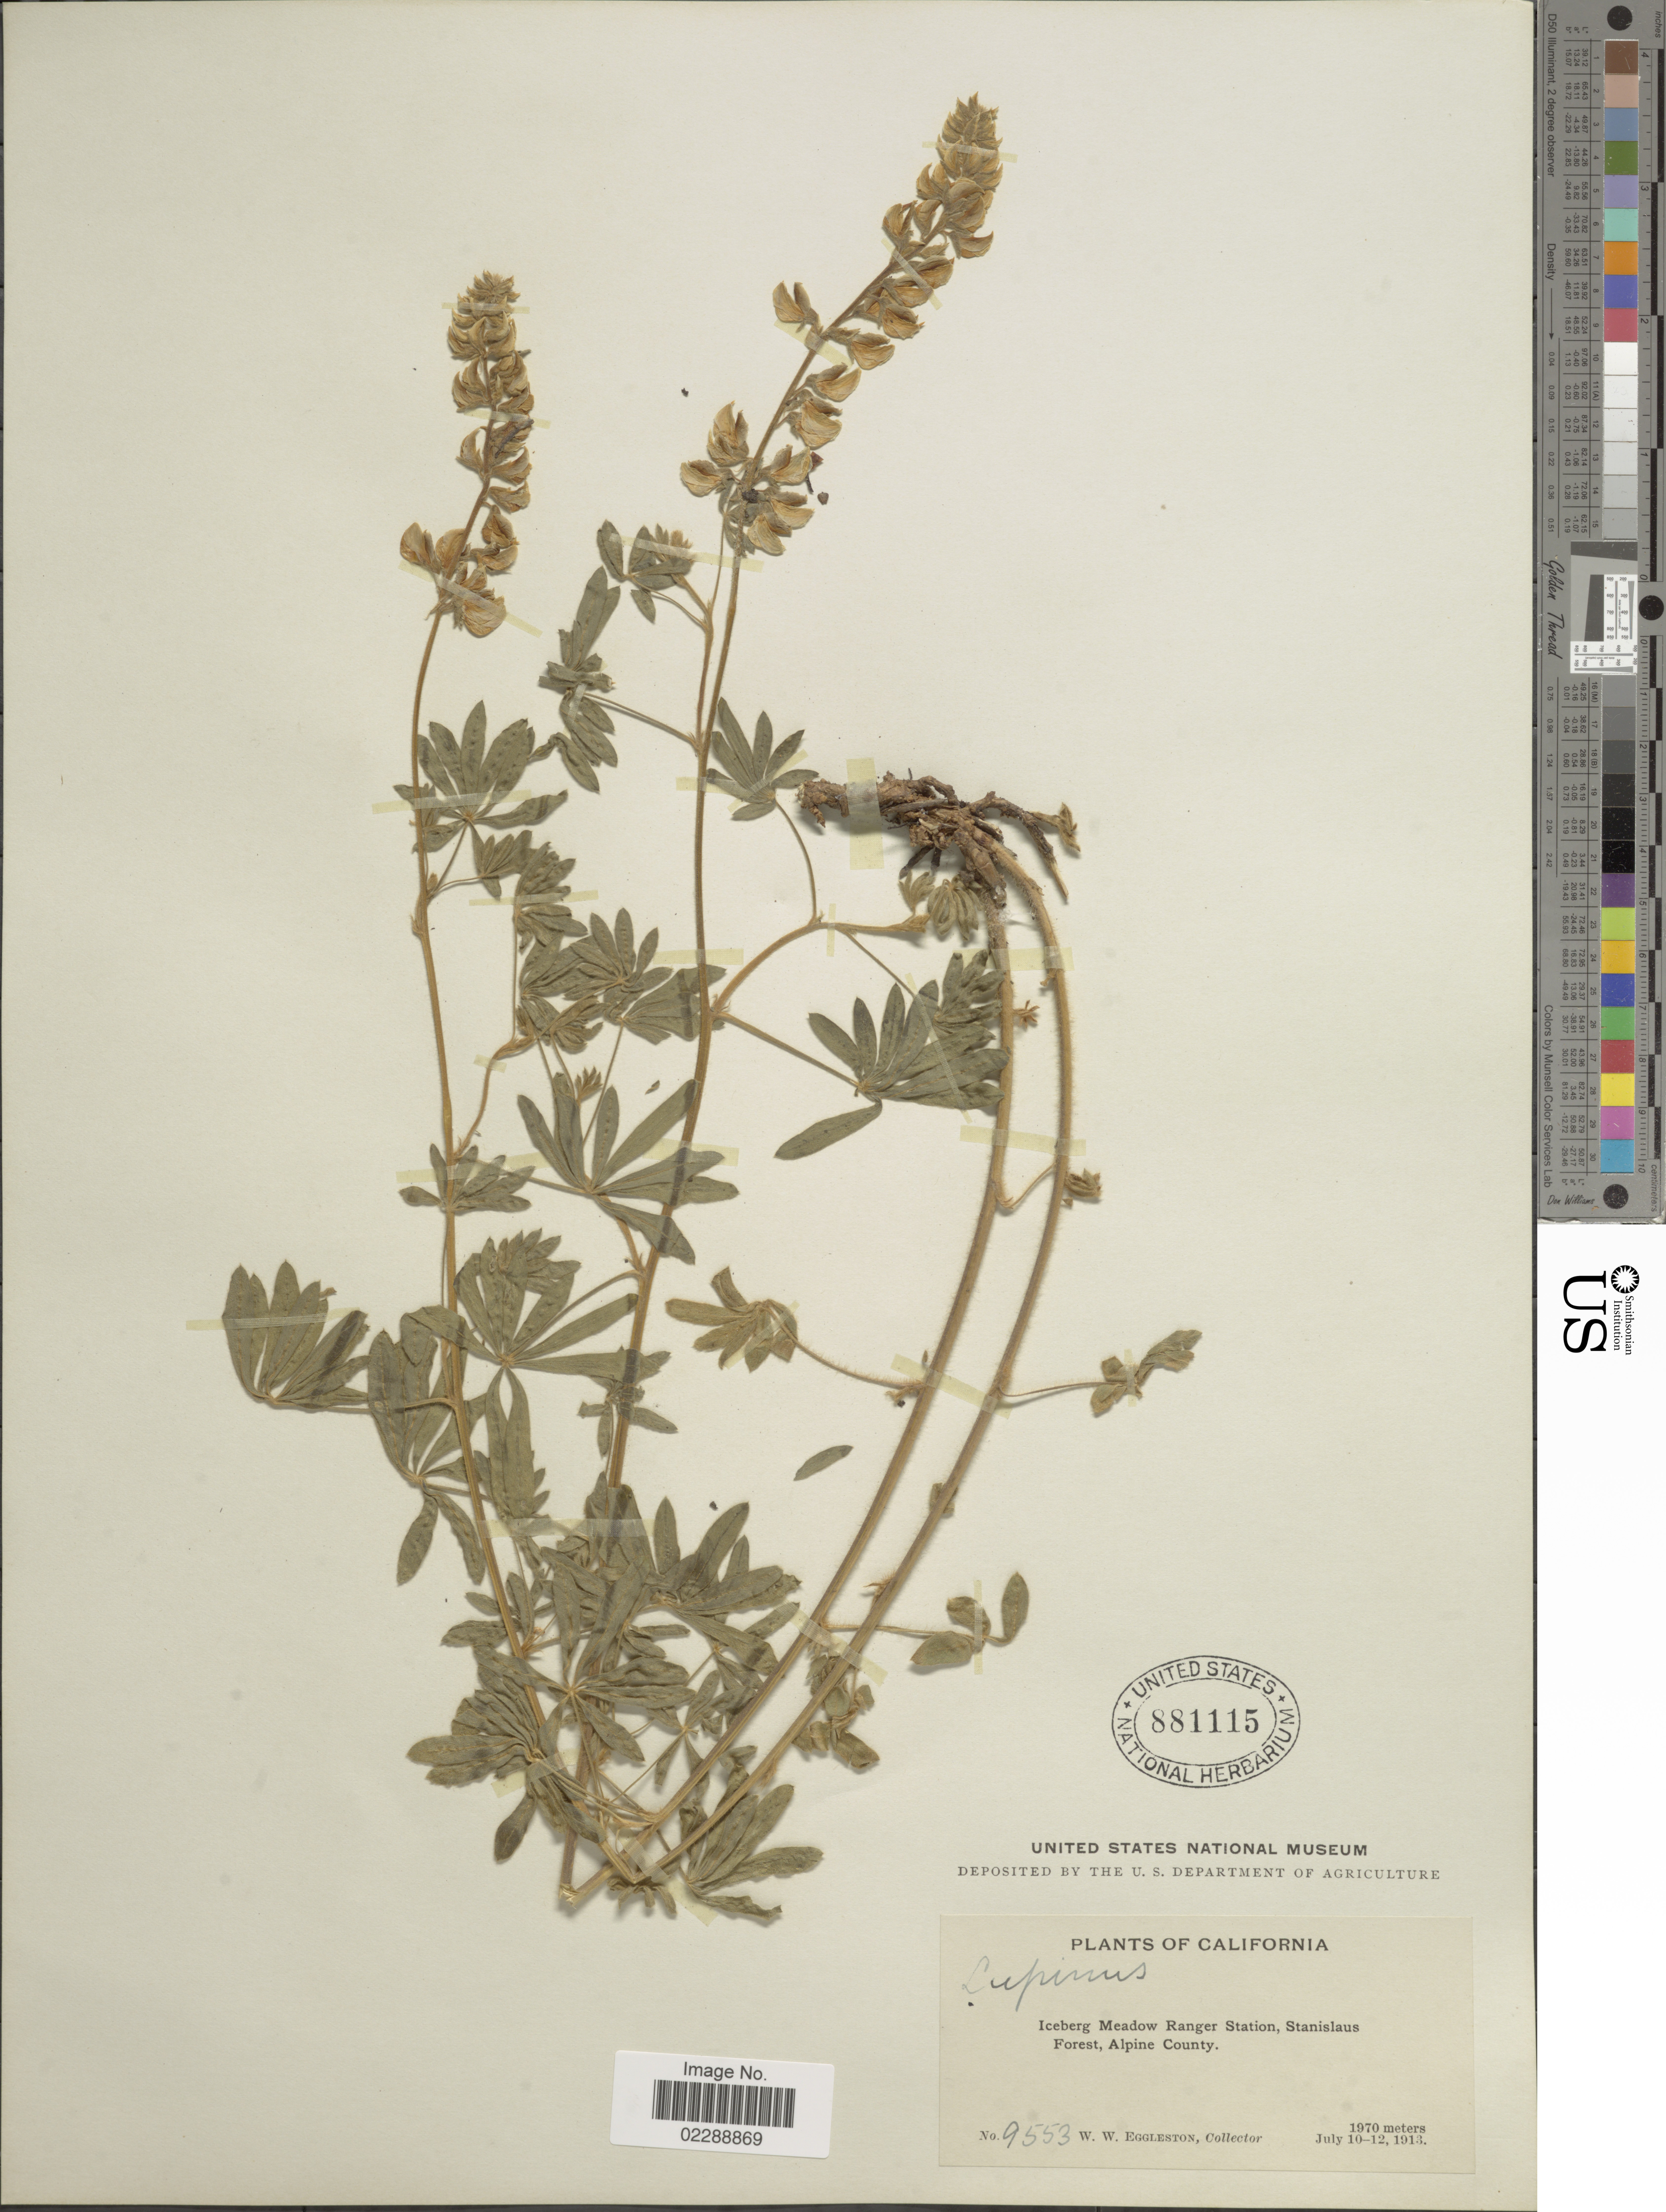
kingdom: Plantae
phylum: Tracheophyta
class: Magnoliopsida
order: Fabales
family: Fabaceae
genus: Lupinus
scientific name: Lupinus sp.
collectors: W. W. Eggleston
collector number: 9553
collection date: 1913-07-10/1913-07-12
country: United States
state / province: California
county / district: Alpine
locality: Iceberg Meadow Ranger Station, Stanislaus Forest, Alpine County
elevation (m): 1970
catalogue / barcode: US 881115